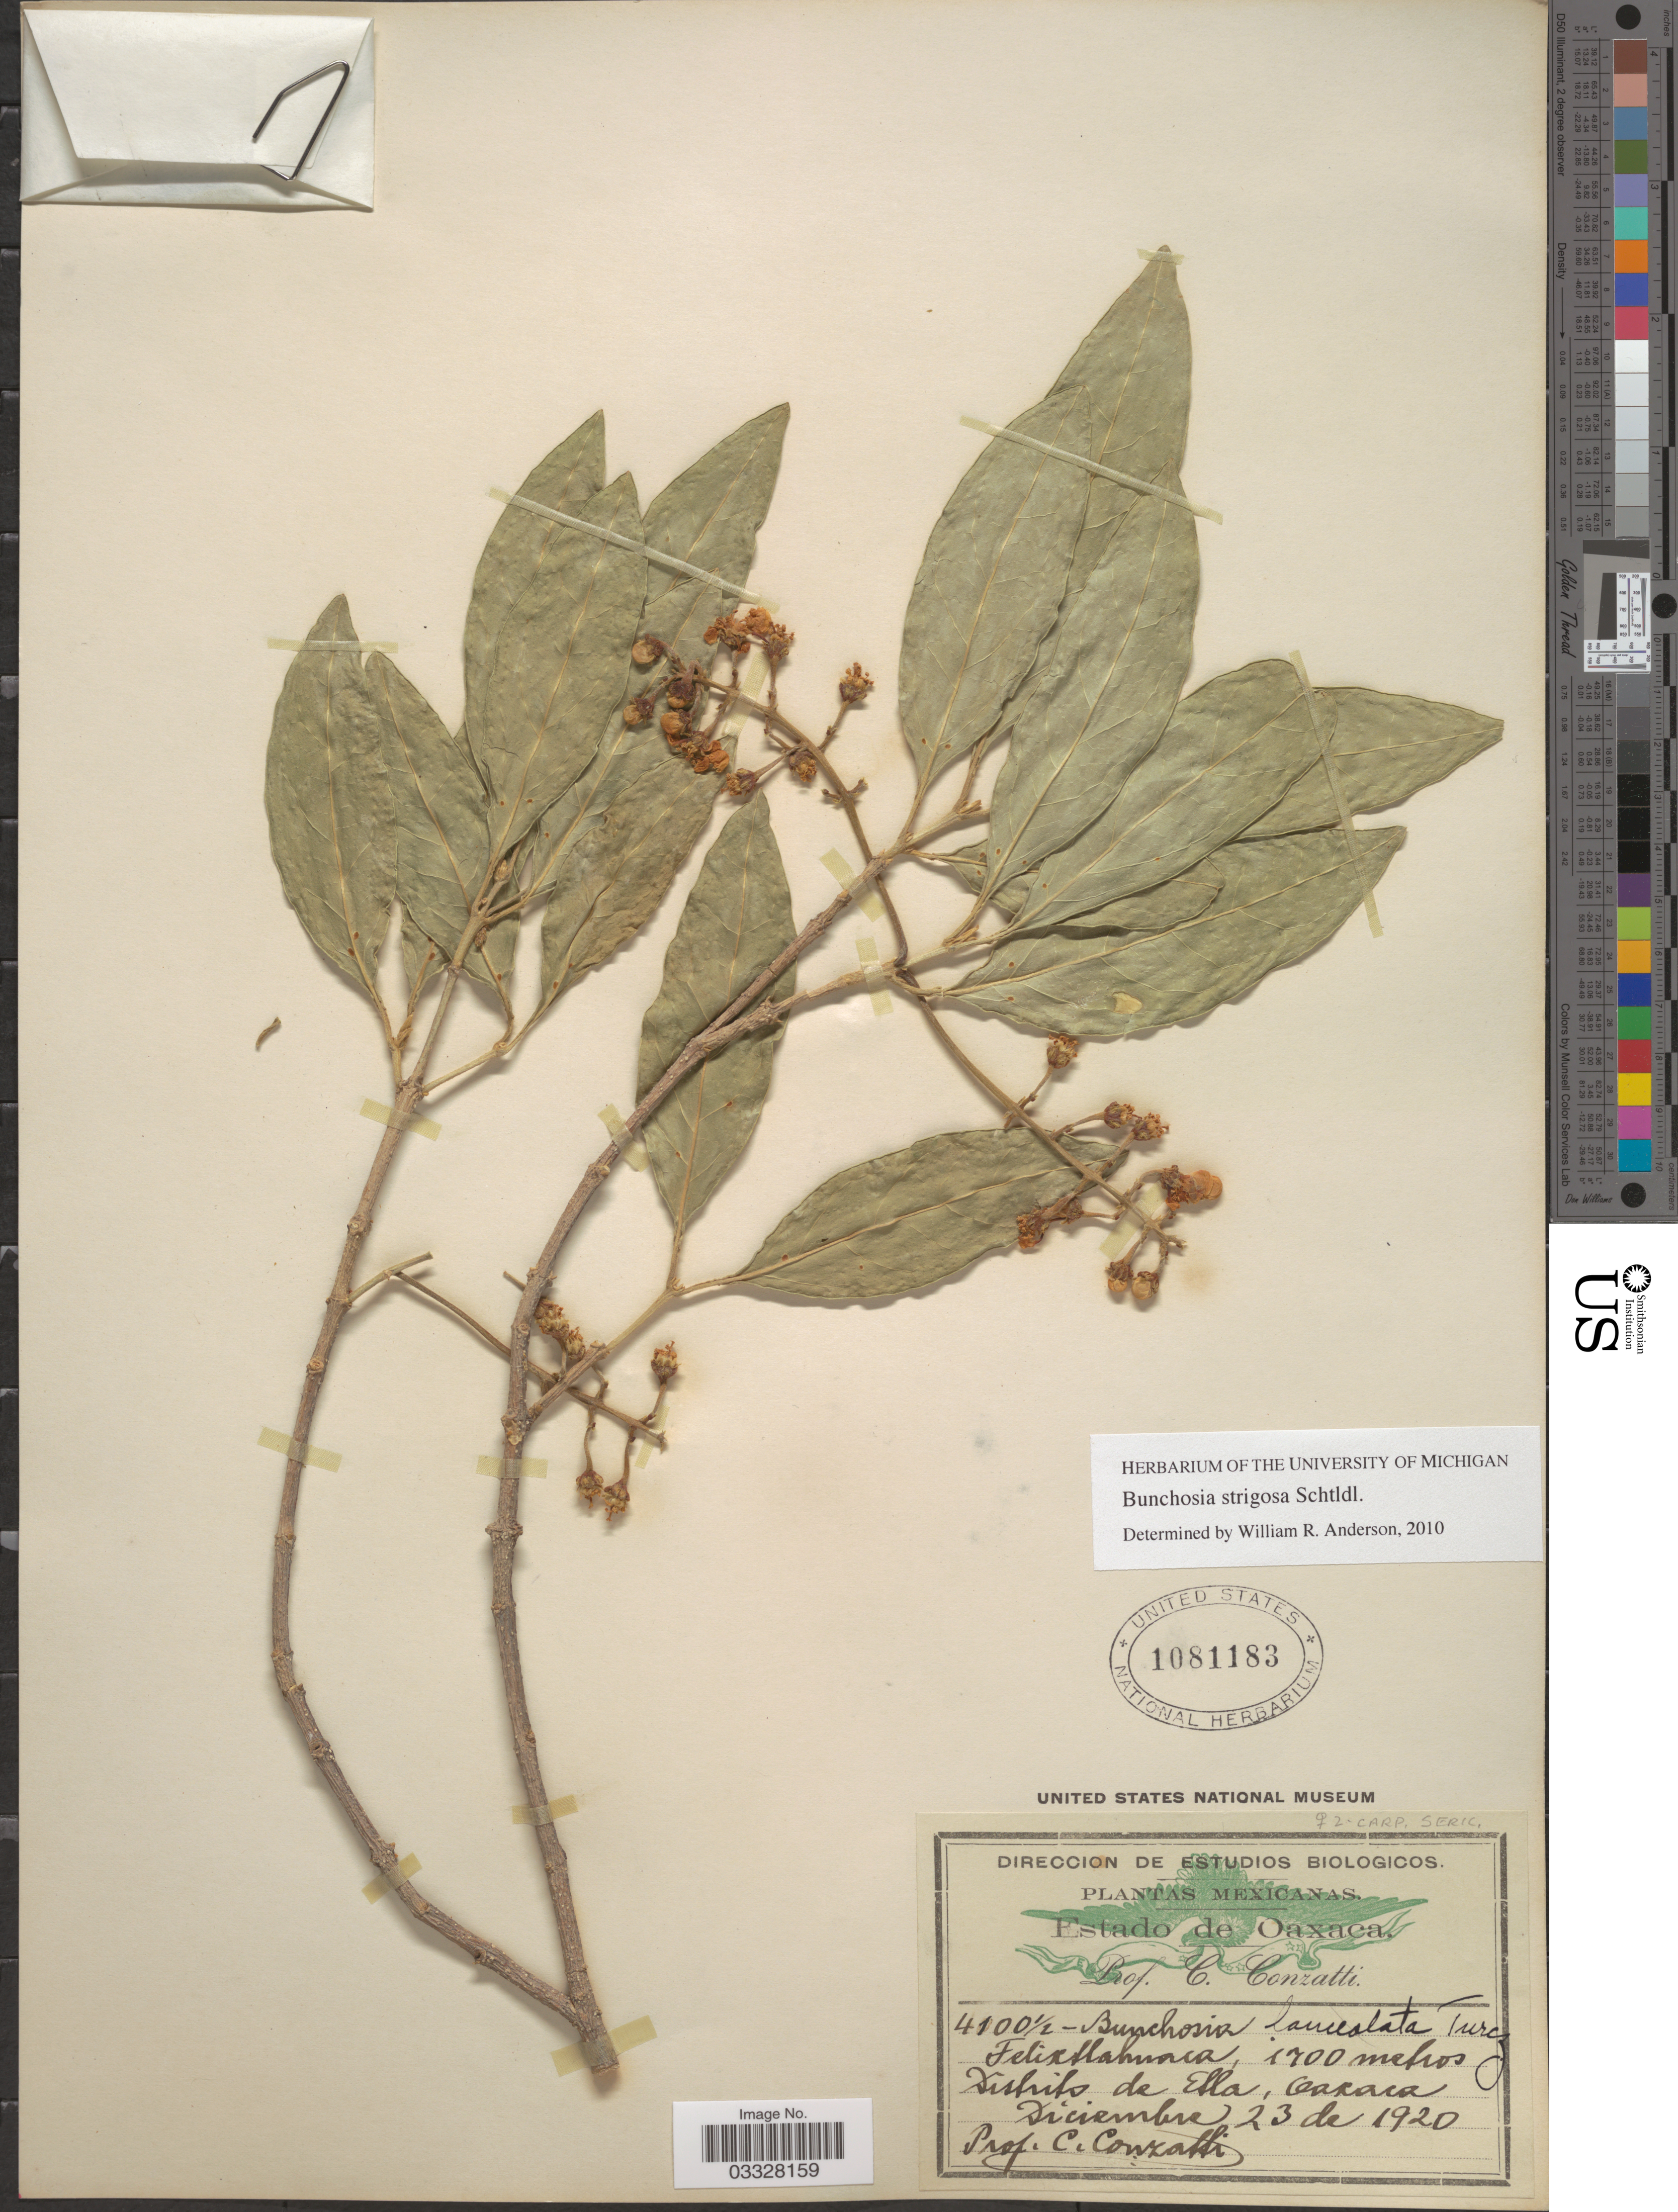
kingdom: Plantae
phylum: Tracheophyta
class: Magnoliopsida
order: Malpighiales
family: Malpighiaceae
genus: Bunchosia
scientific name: Bunchosia strigosa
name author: Schltdl.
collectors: C. Conzatti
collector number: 4100½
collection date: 1920-12-23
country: Mexico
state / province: Oaxaca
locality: Distrito de Ella.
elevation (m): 1700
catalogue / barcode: US 1081183